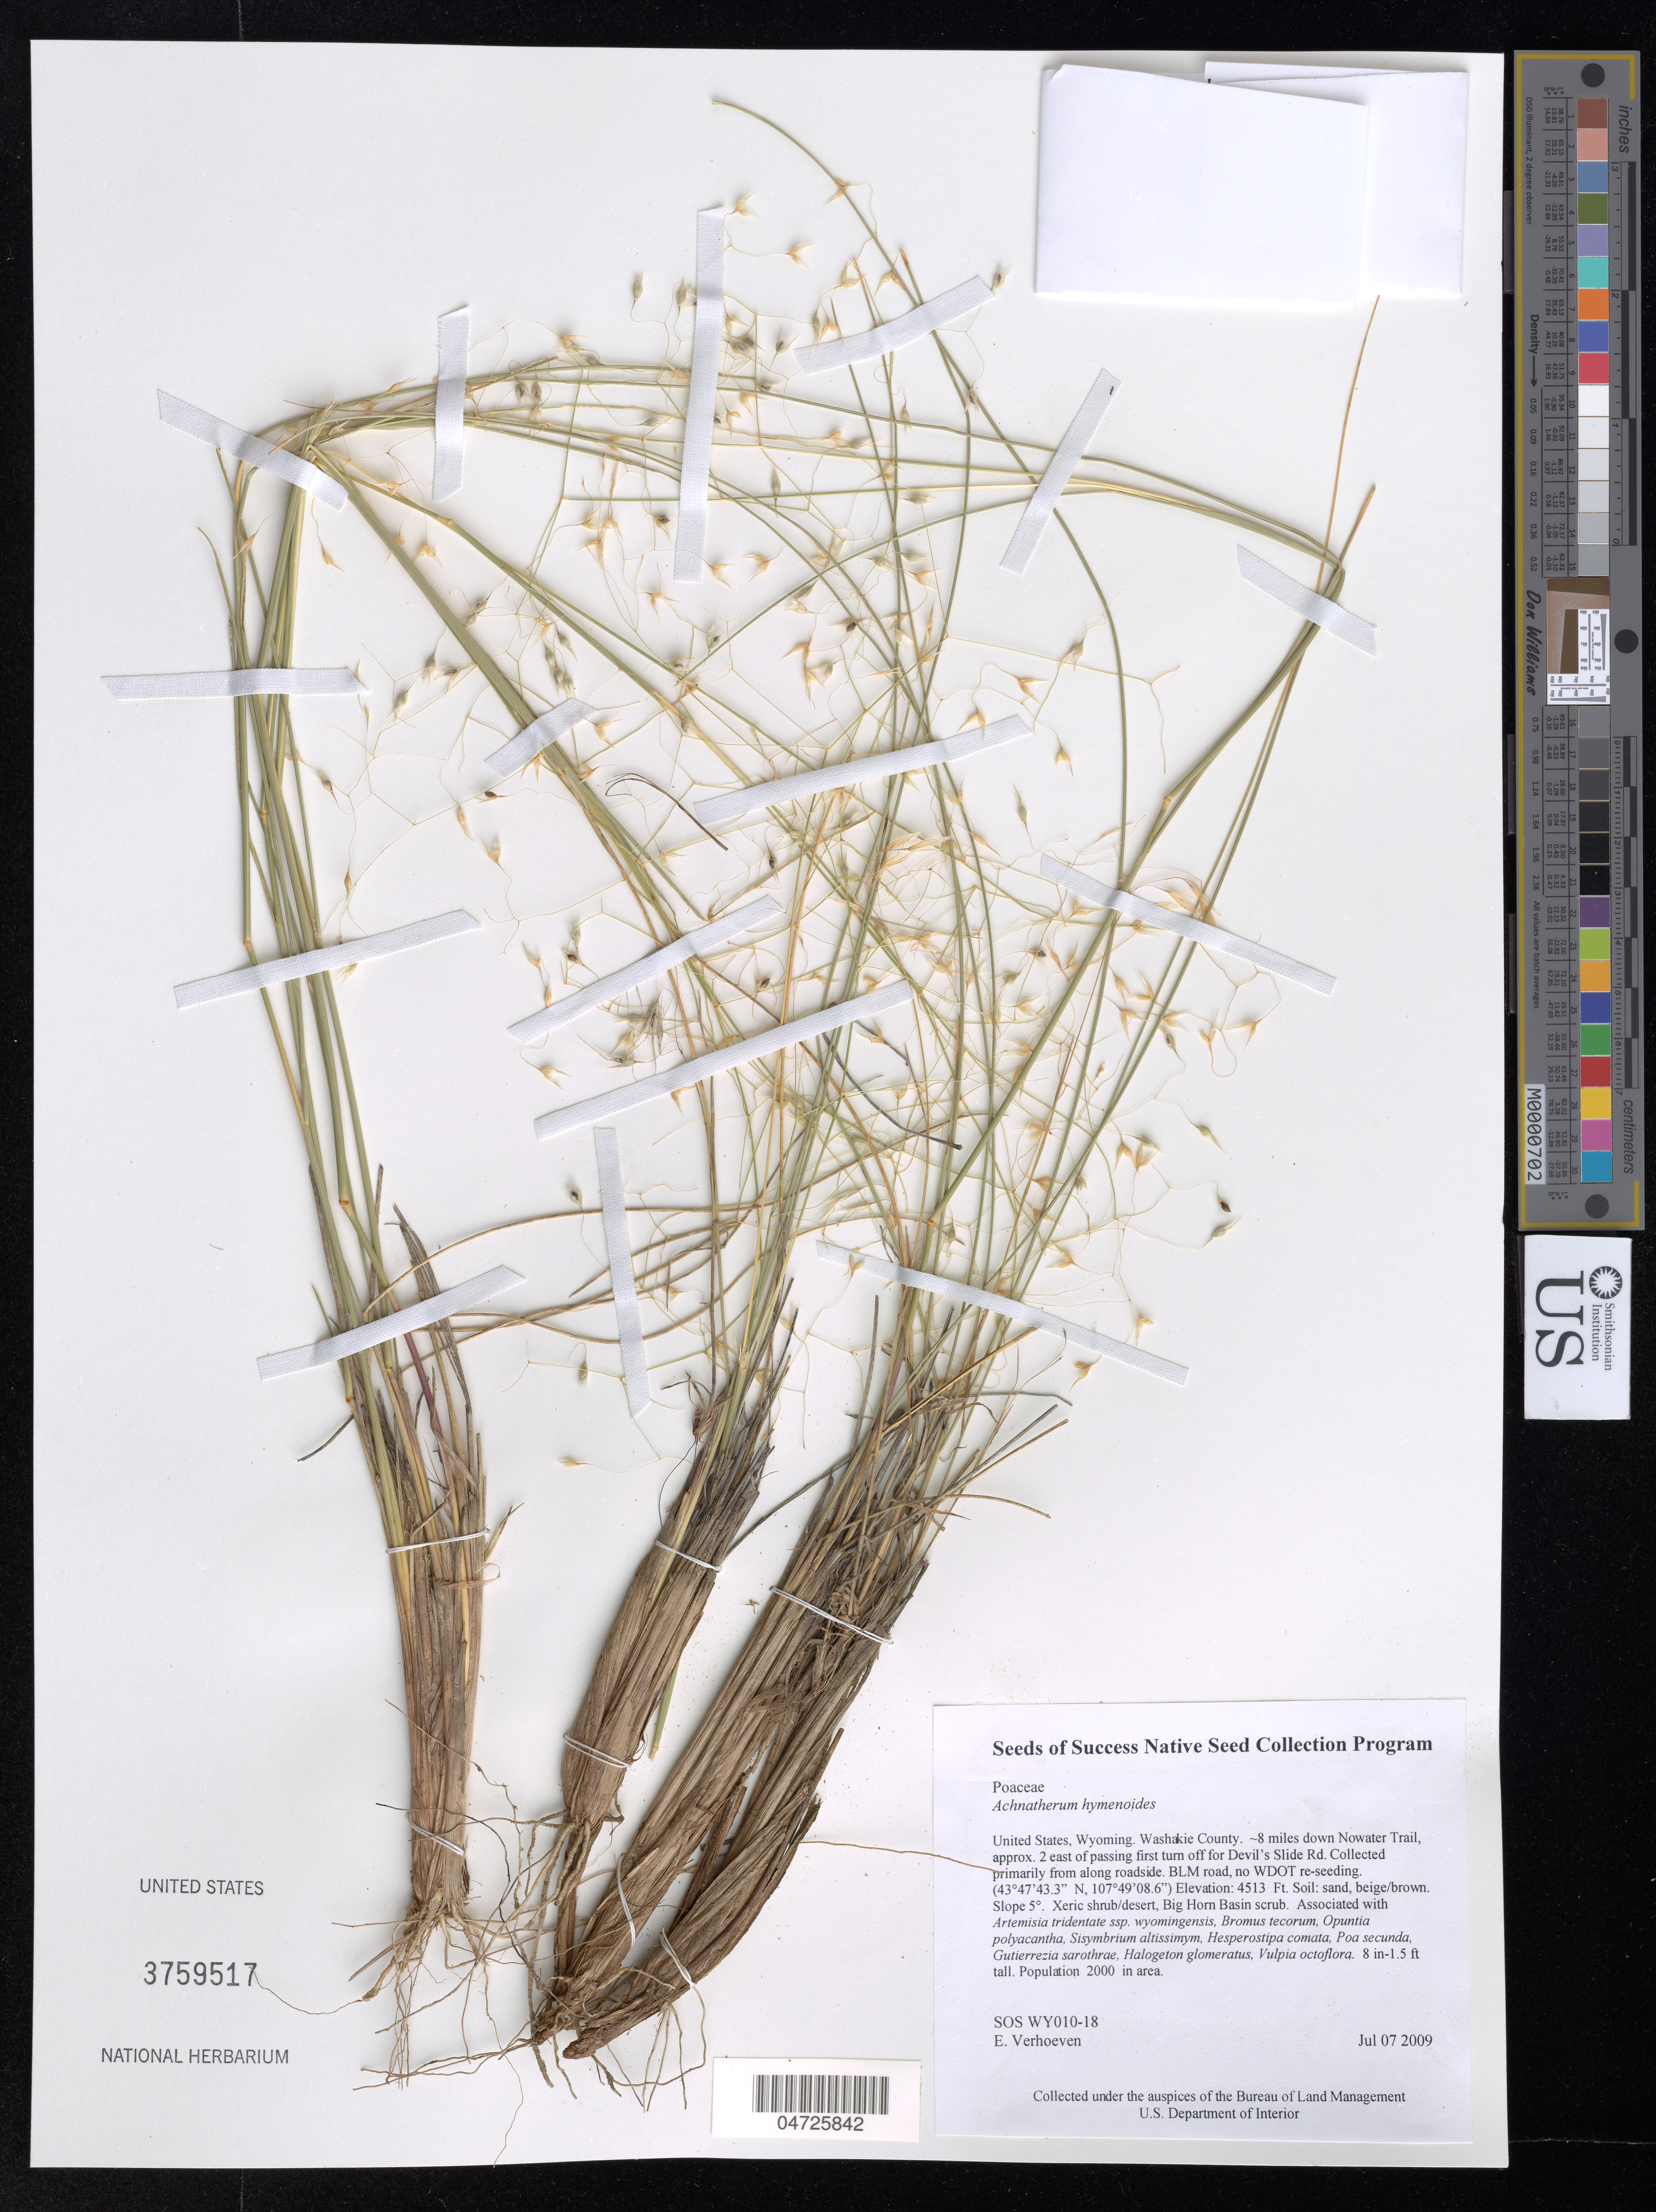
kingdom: Plantae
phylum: Tracheophyta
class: Liliopsida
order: Poales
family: Poaceae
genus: Achnatherum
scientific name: Achnatherum hymenoides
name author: (Roem. & Schult.) Barkworth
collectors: E. Verhoeven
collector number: SOS WY010-18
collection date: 2009-07-07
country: United States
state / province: Wyoming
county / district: Washakie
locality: Washakie County. ~8 miles down Nowater Trail, approx. 2 east of passing first turn off for Devil's Slide Rd. Collected primarily from along roadside. BLM road.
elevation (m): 1376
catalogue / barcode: US 3759517